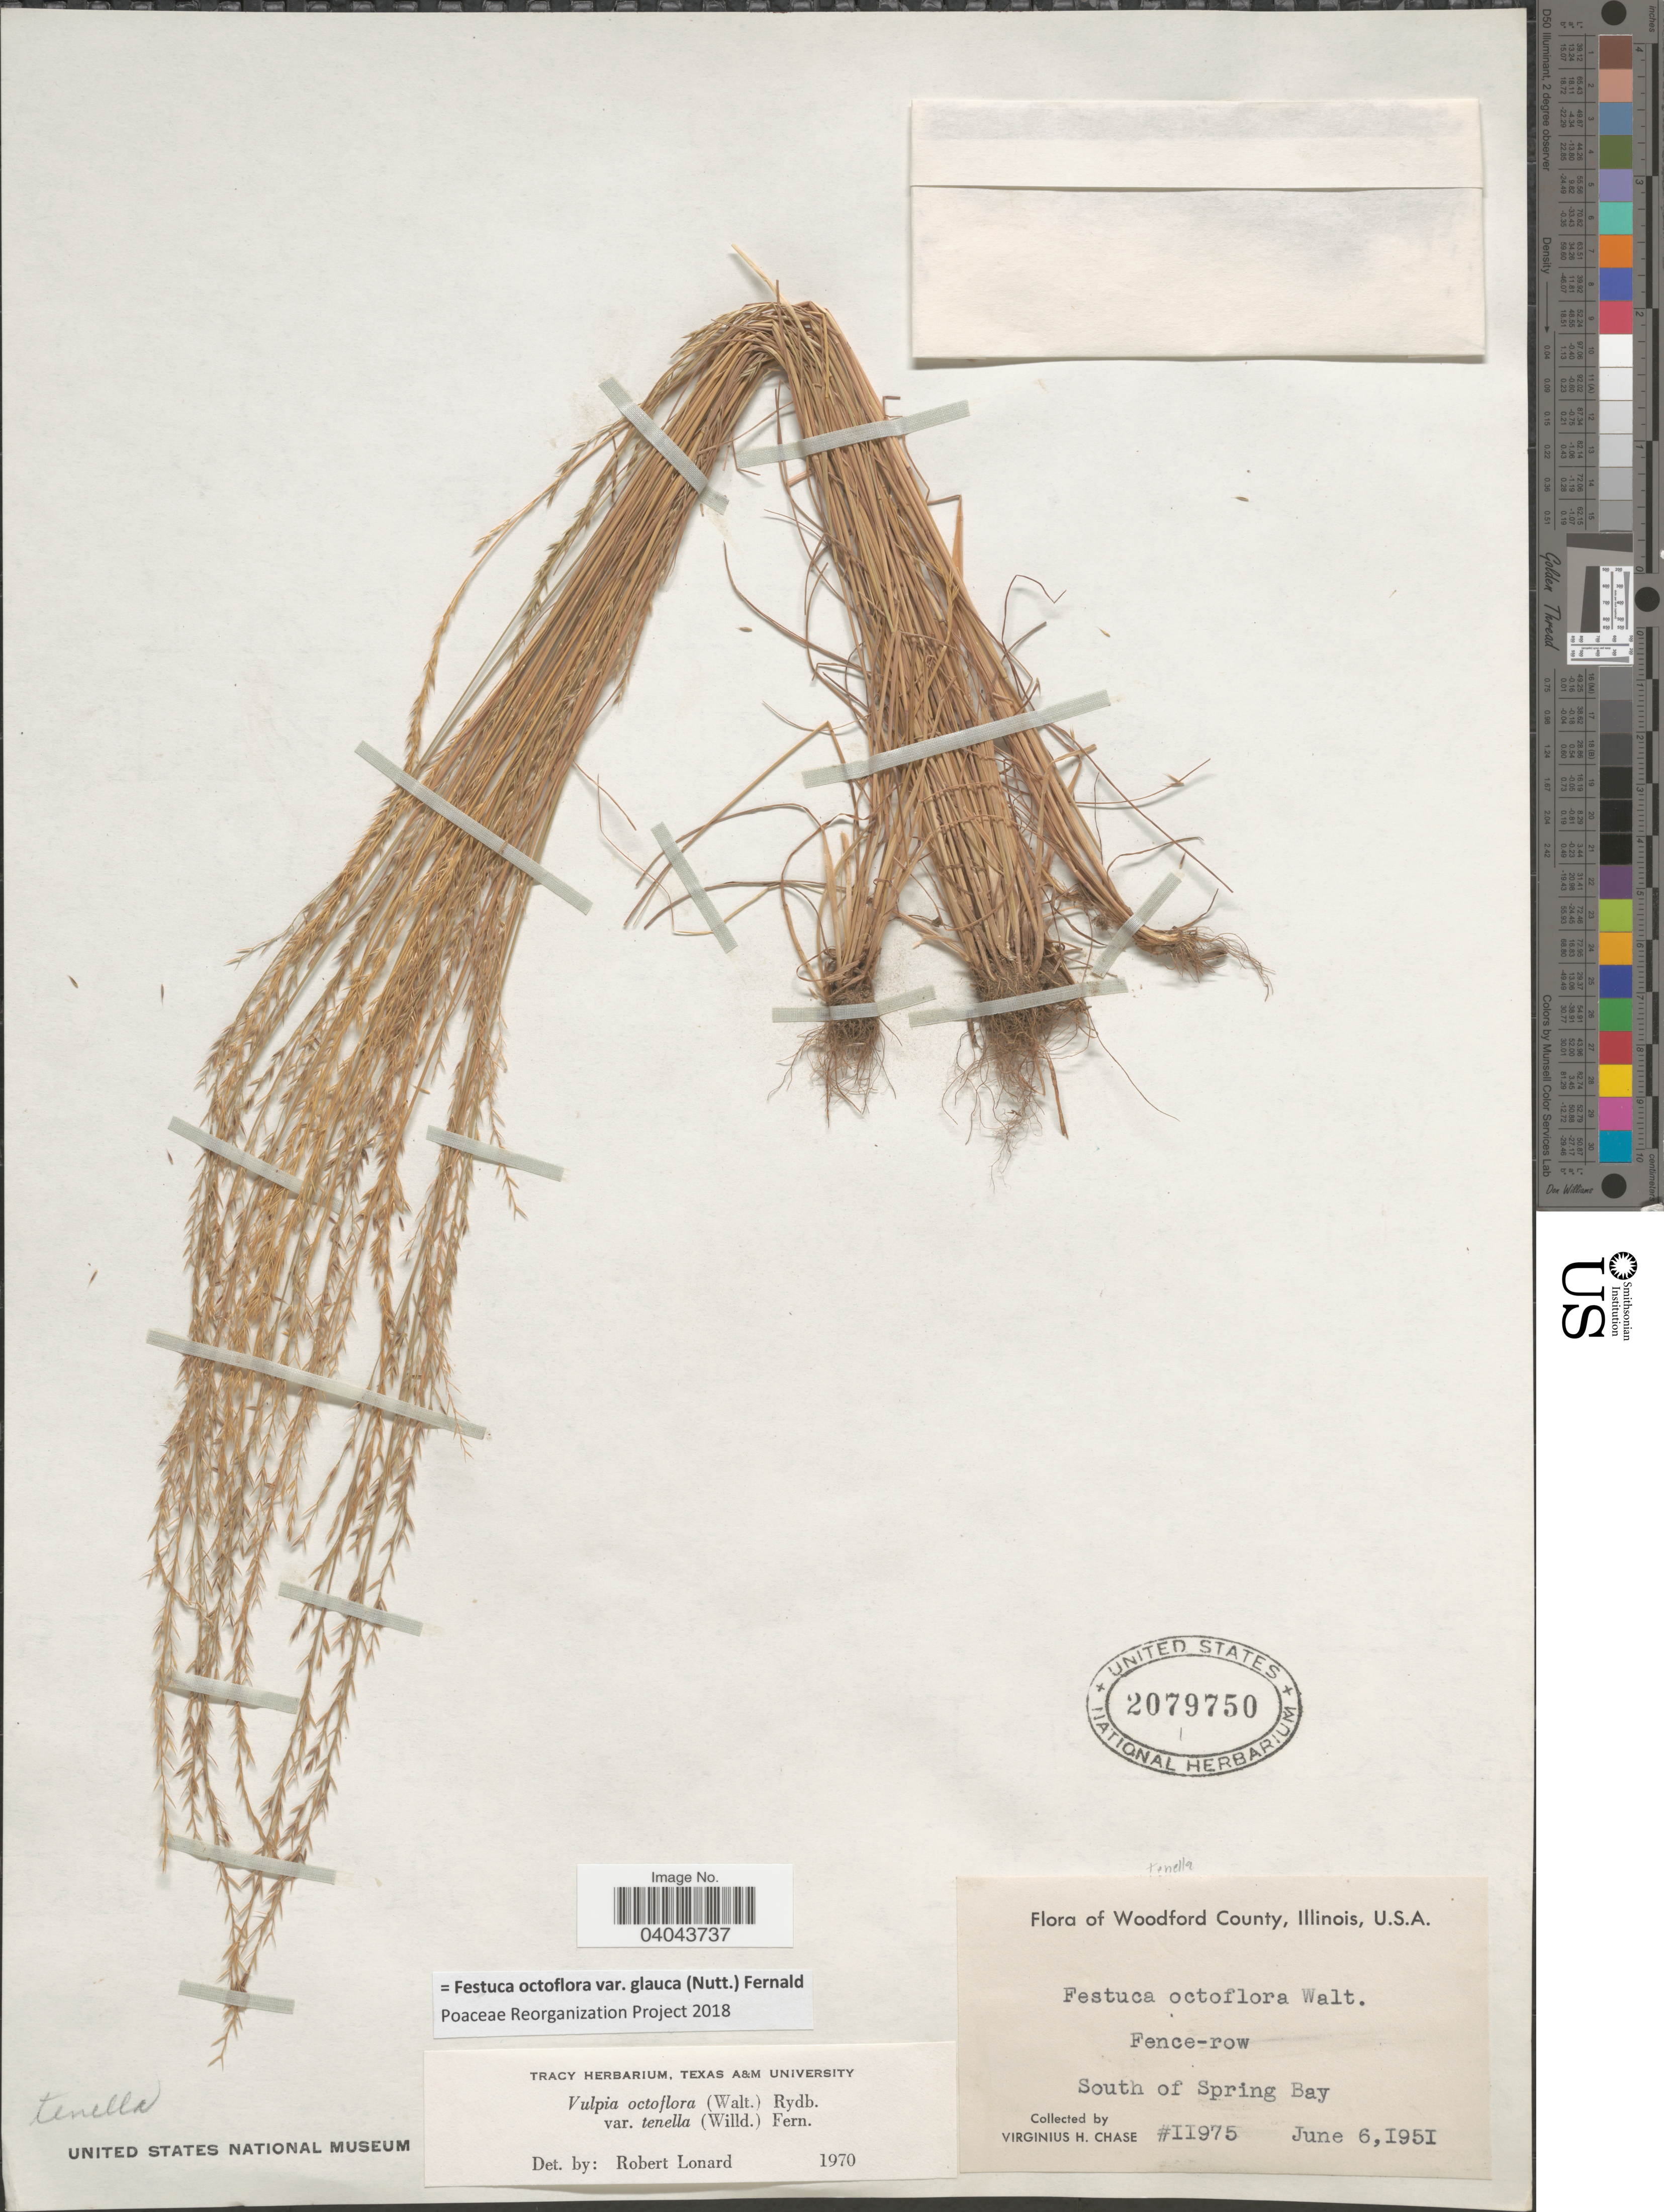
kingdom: Plantae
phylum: Tracheophyta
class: Liliopsida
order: Poales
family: Poaceae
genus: Festuca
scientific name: Festuca octoflora var. glauca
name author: (Nutt.) Fernald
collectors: V. H. Chase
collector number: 11975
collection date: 1951-06-06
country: United States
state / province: Illinois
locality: Woodford County. South of Spring Bay.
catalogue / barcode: US 2079750